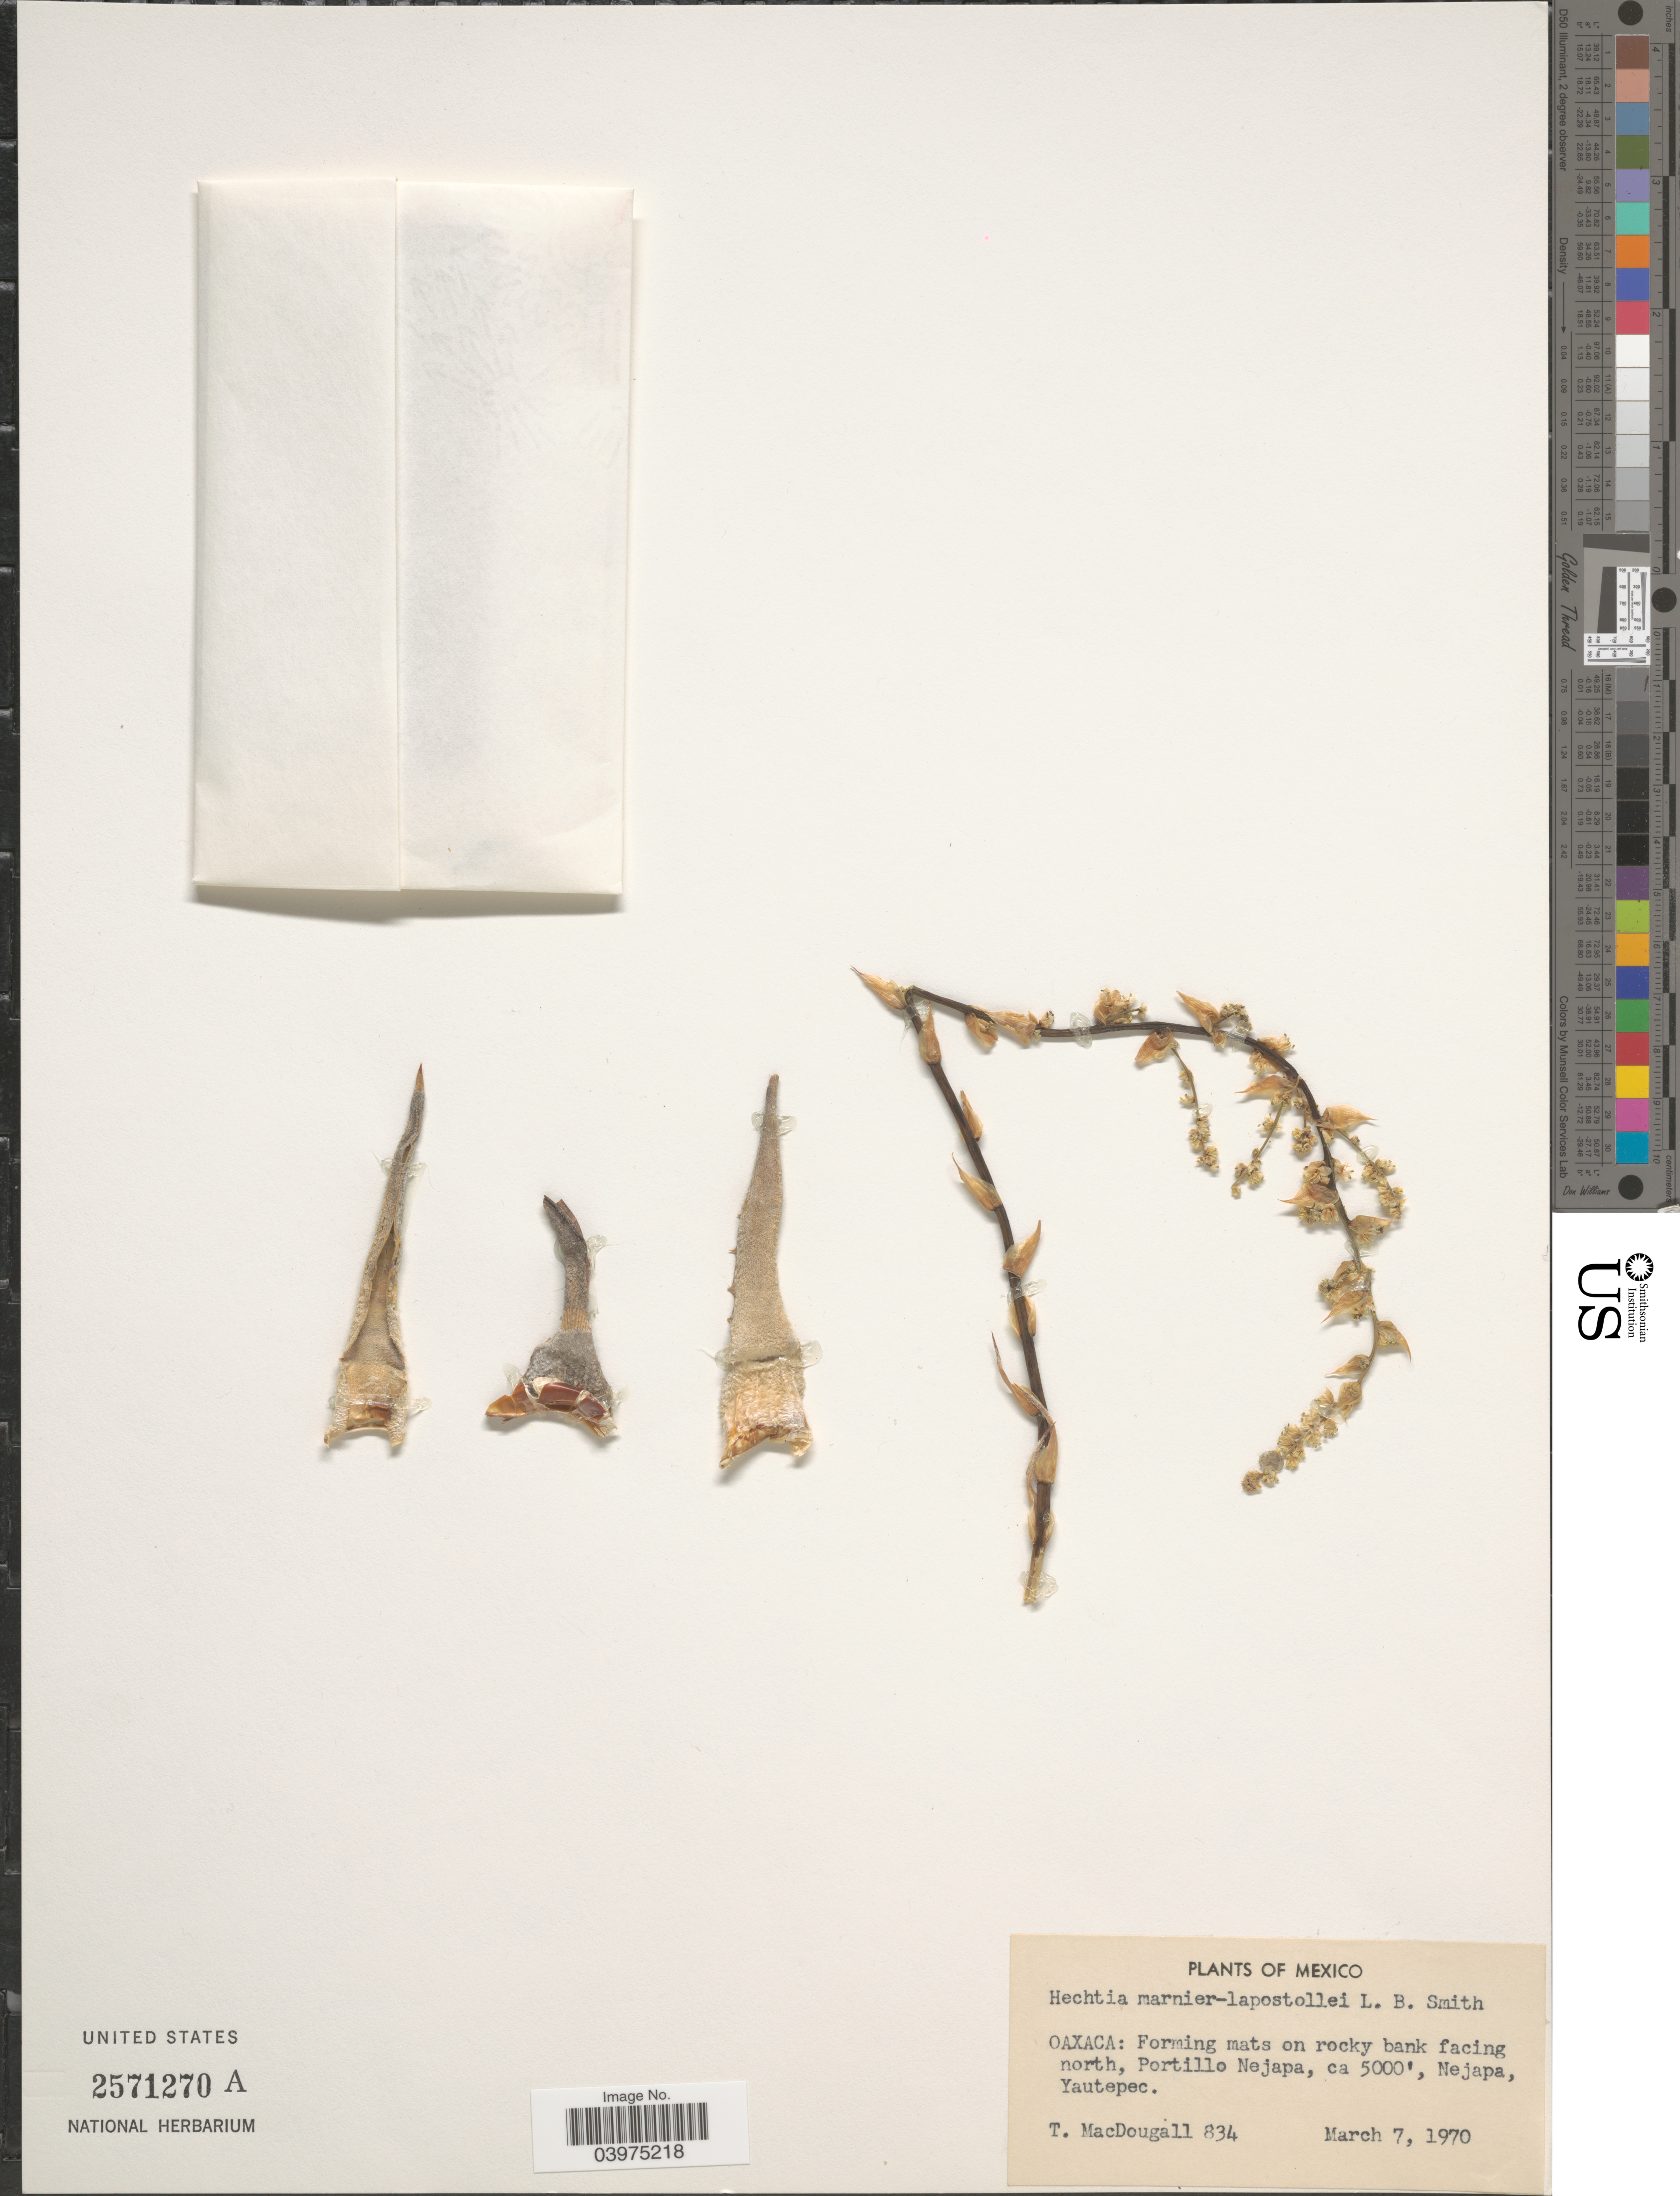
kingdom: Plantae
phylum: Tracheophyta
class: Liliopsida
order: Poales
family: Bromeliaceae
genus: Hechtia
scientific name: Hechtia marnier-lapostollei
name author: L.B. Sm.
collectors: T. B. MacDougall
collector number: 834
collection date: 1970-03-07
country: Mexico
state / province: Oaxaca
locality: On rocky bank facing north, Portillo Nejapa, Nejapa, Yautepec.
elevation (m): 1524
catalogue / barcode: US 2571270A